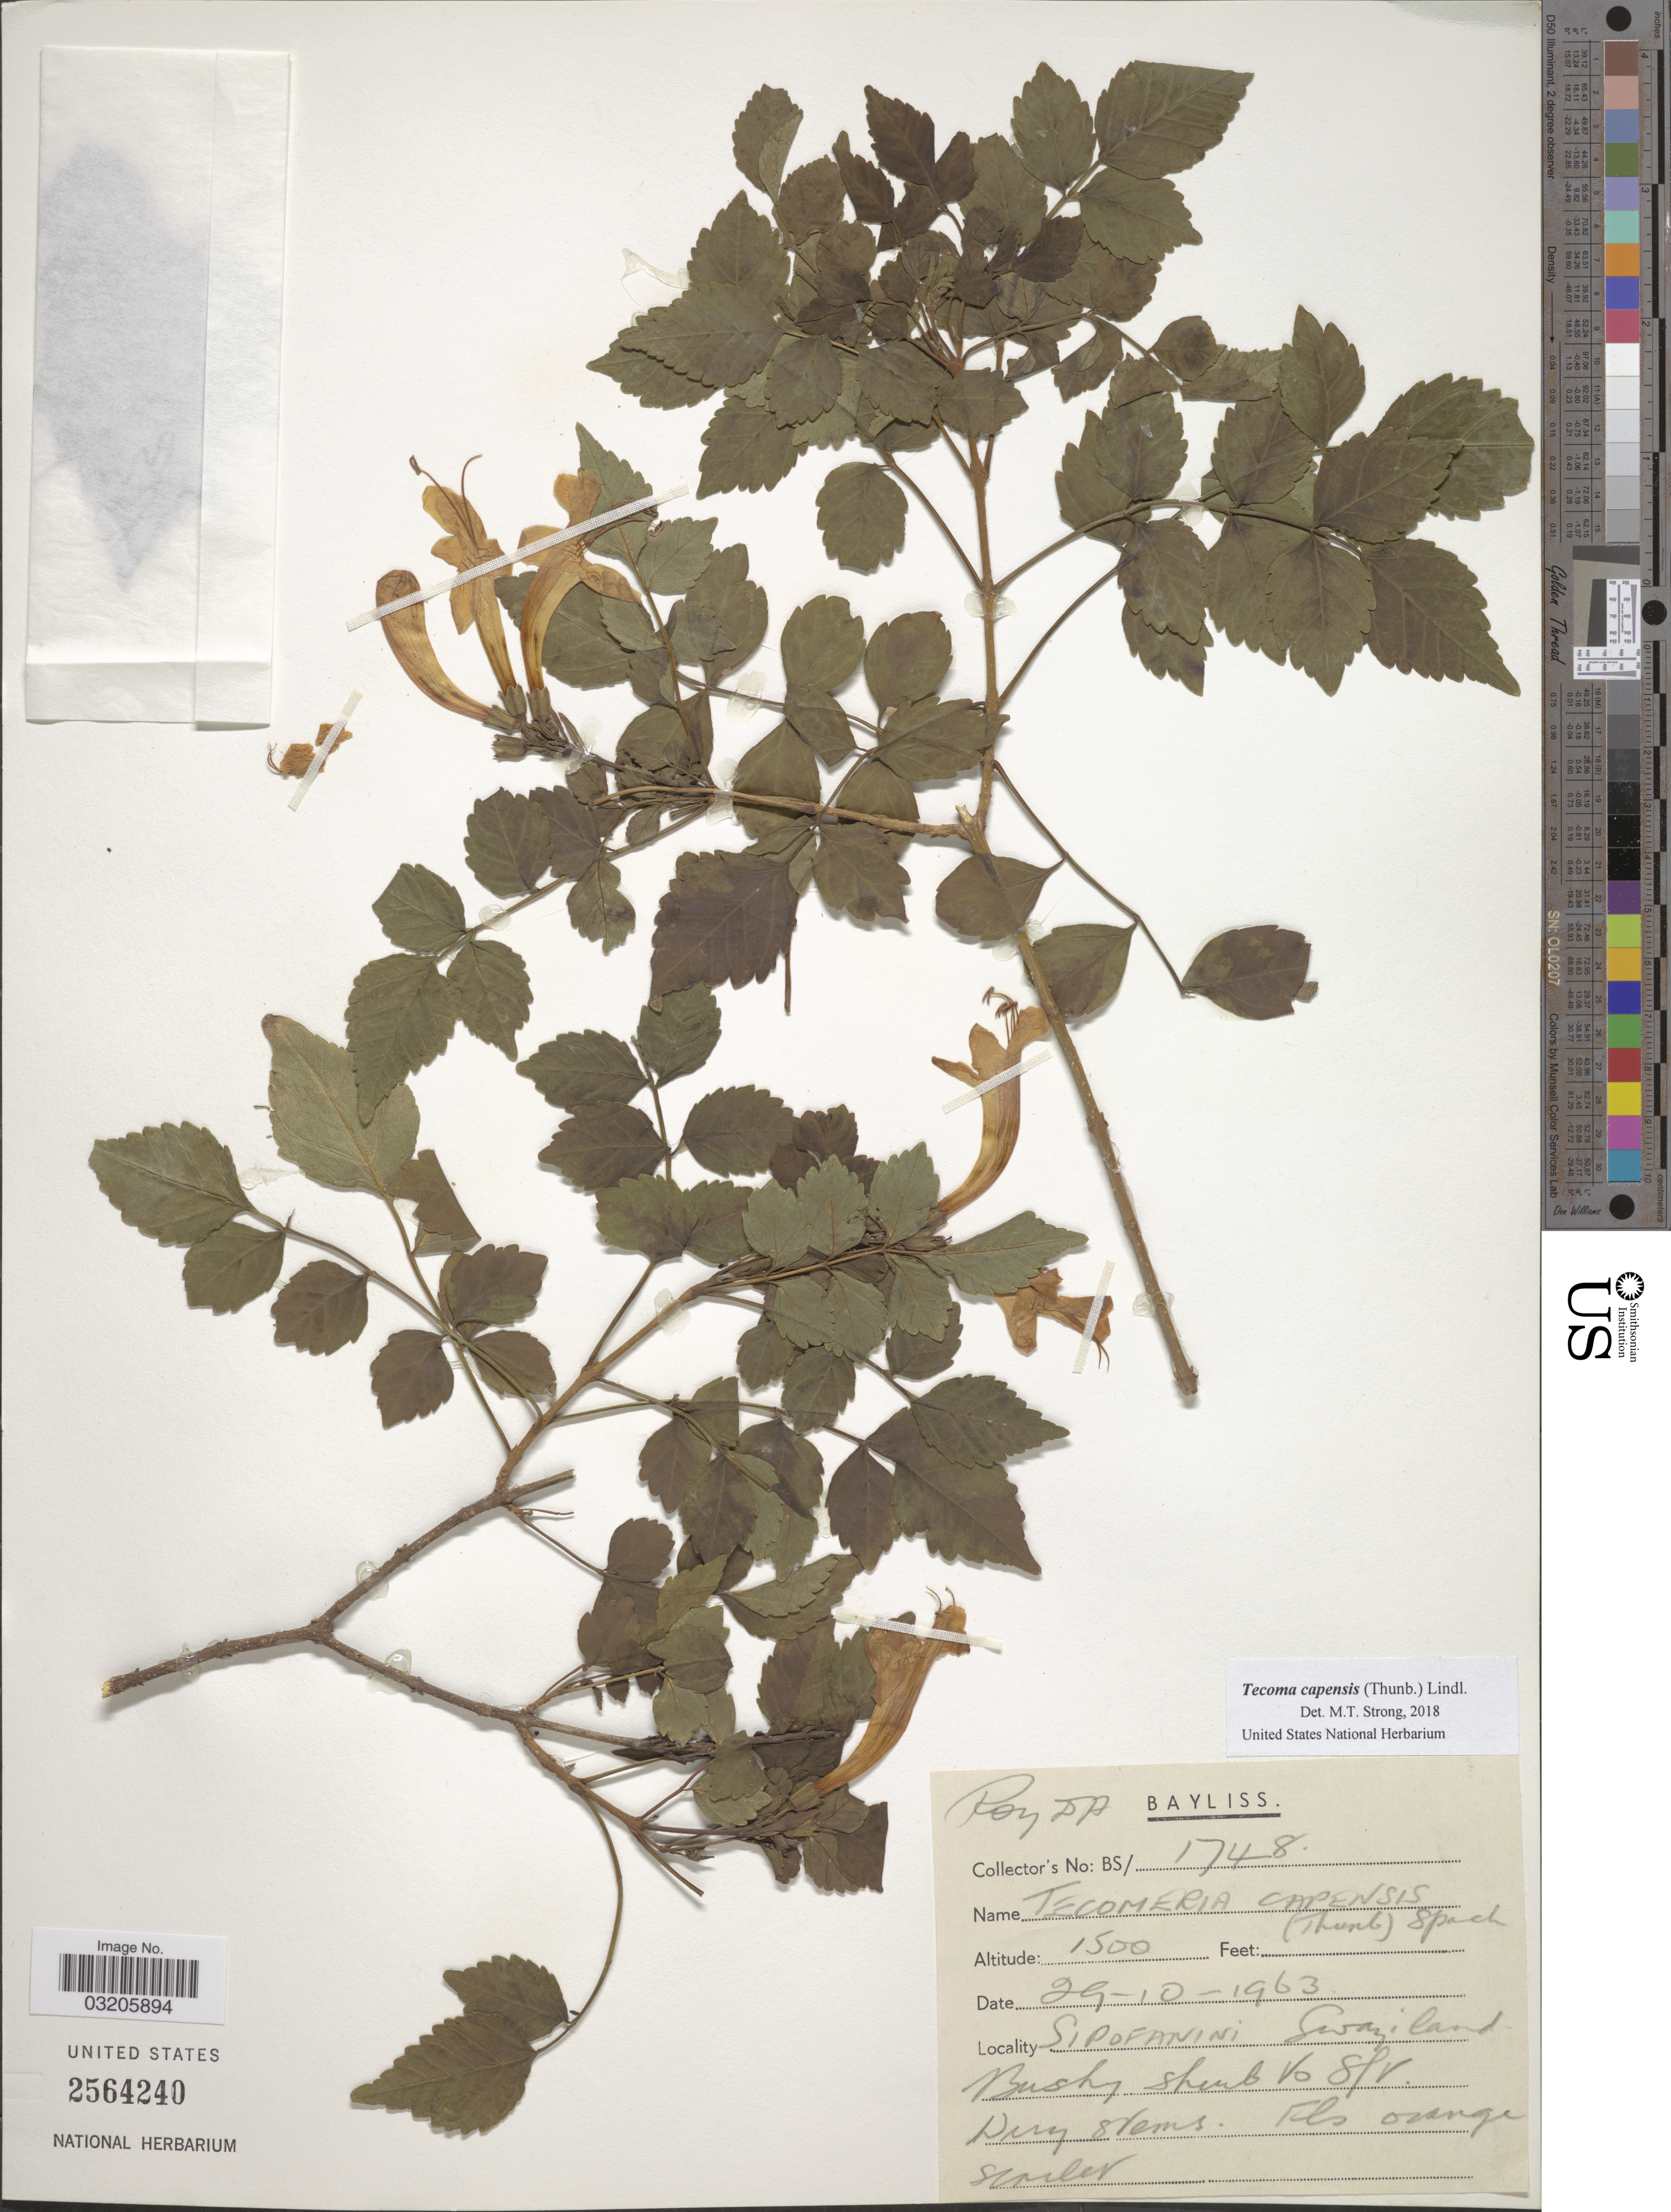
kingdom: Plantae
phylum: Tracheophyta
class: Magnoliopsida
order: Lamiales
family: Bignoniaceae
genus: Tecoma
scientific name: Tecoma capensis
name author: (Thunb.) Lindl.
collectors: Bayliss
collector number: BS/1748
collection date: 1963-10-29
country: Eswatini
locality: Sipofanini.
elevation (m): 457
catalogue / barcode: US 2564240